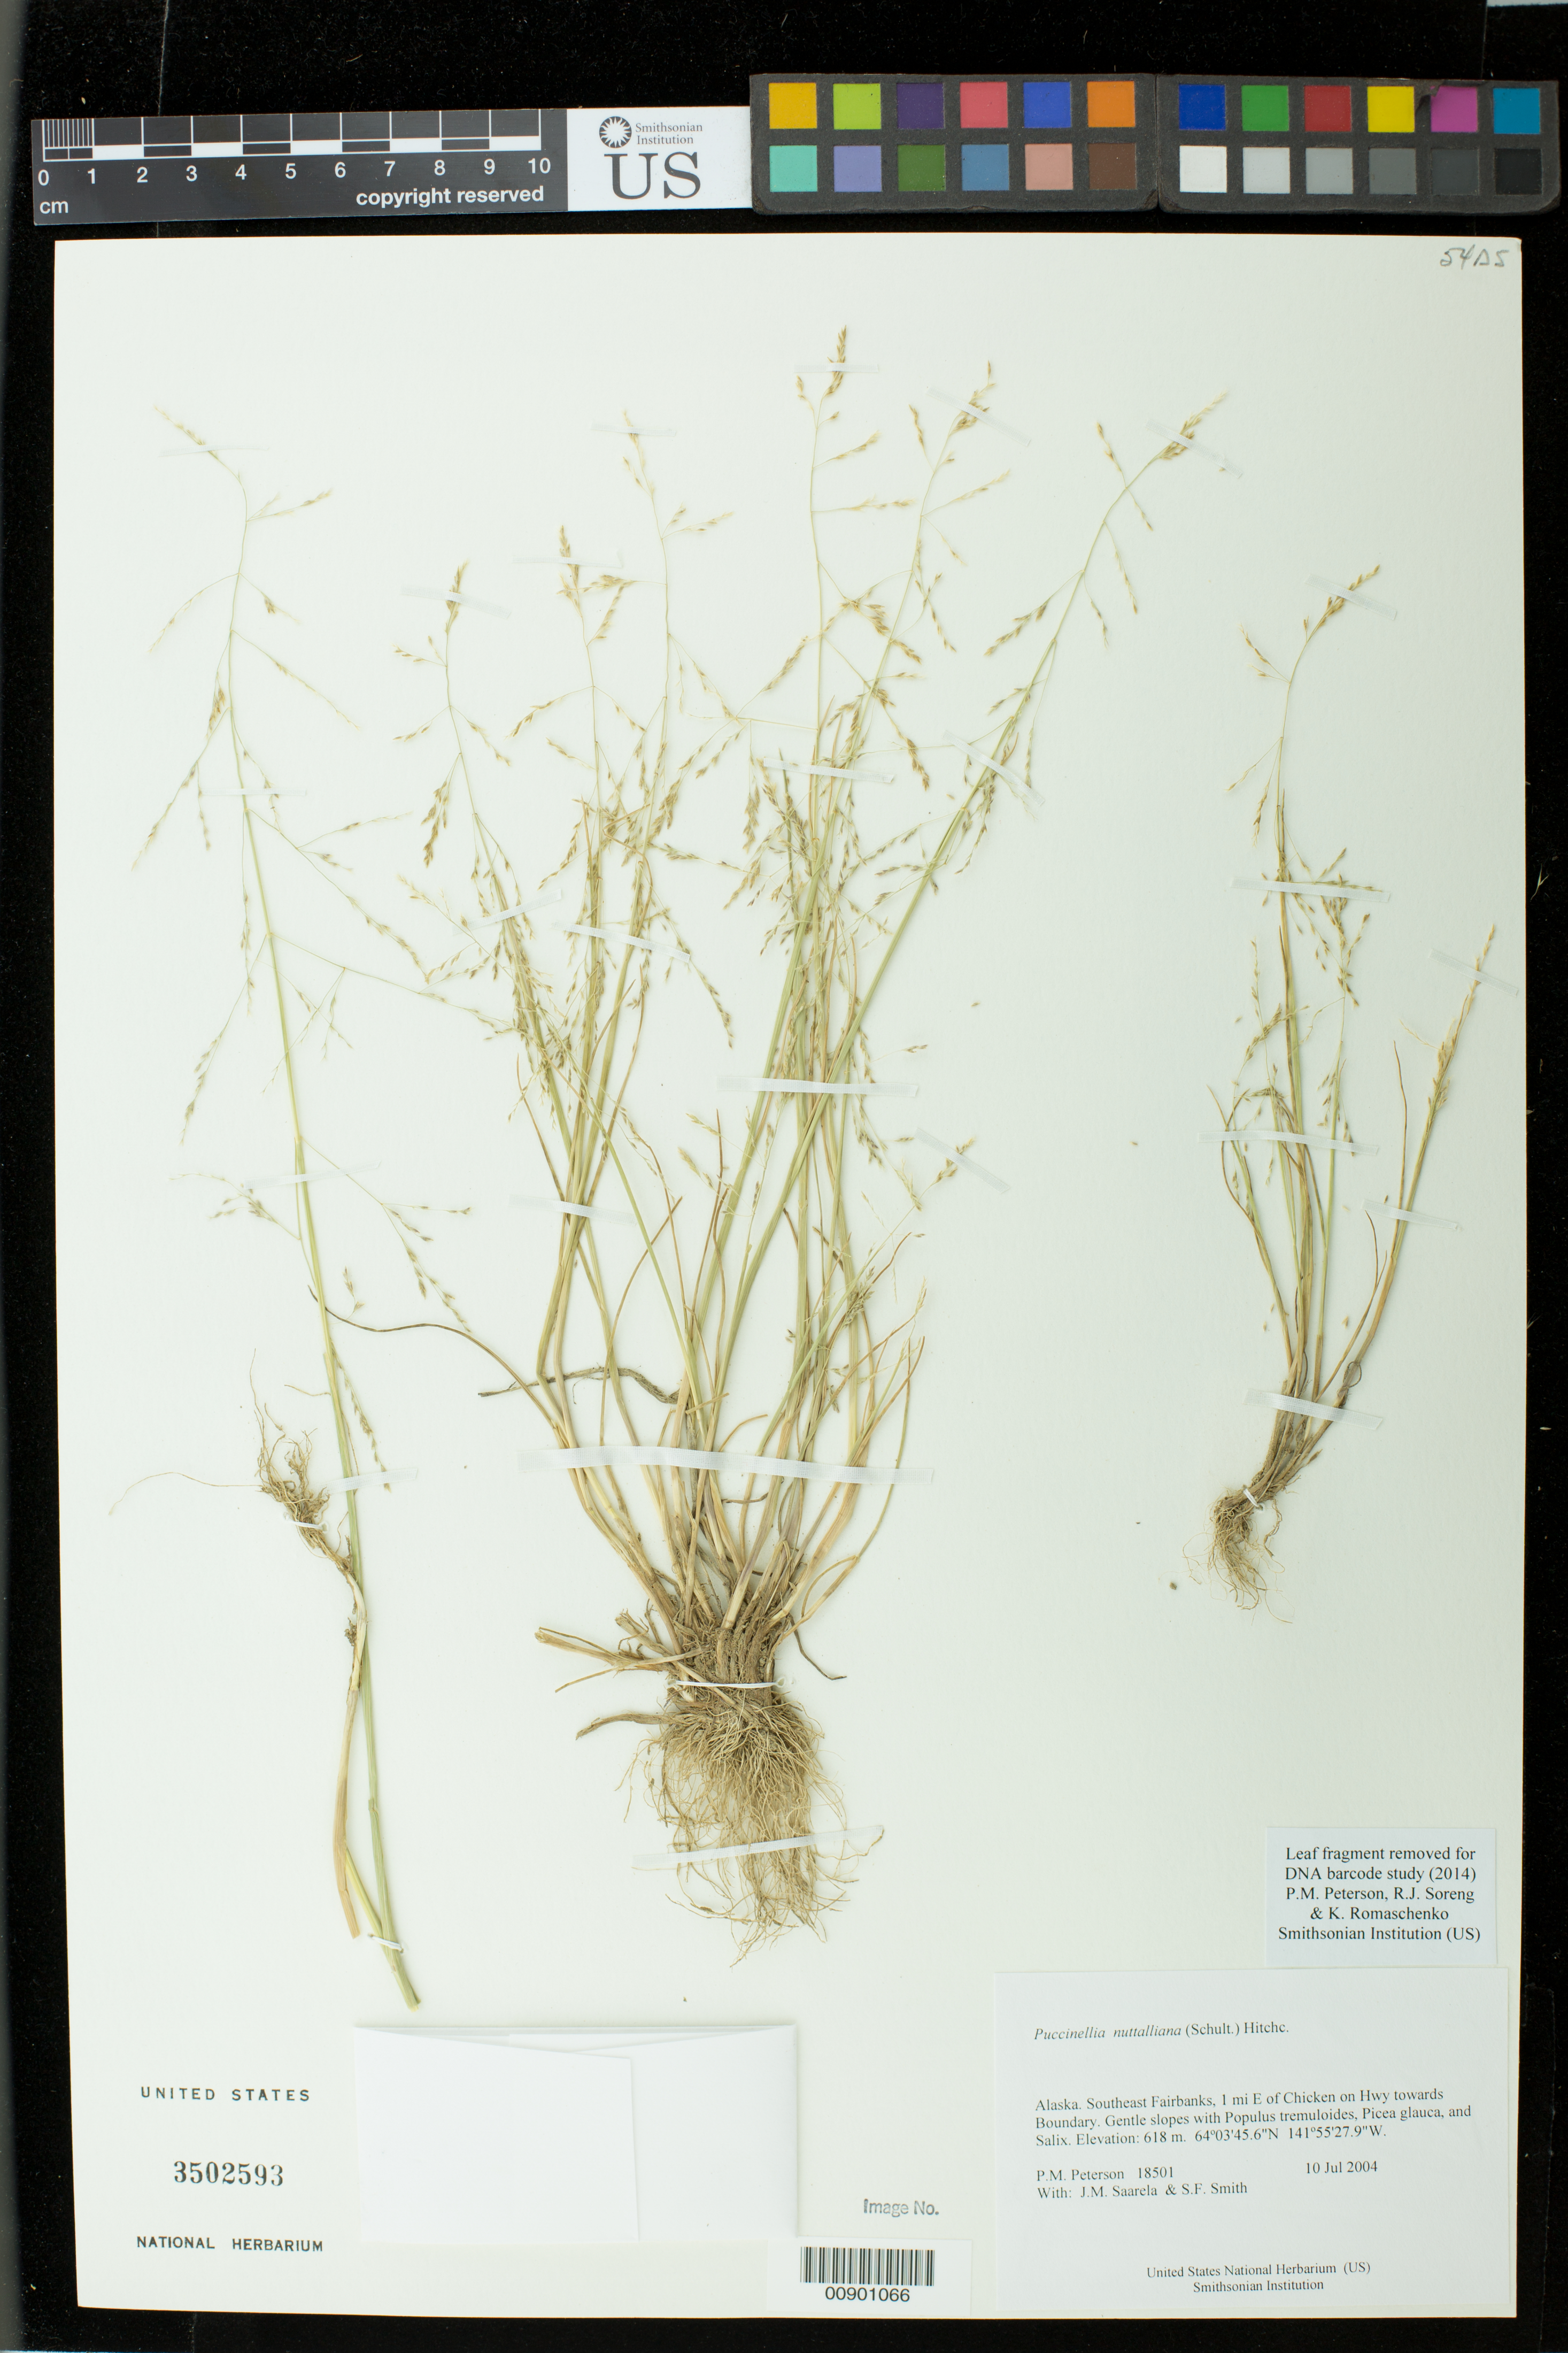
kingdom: Plantae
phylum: Tracheophyta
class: Liliopsida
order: Poales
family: Poaceae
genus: Puccinellia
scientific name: Puccinellia nuttalliana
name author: (Schult.) Hitchc.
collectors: P. M. Peterson, J. Saarela & S.F. Smith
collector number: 18501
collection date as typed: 10 Jul 2004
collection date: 2004-07-10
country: United States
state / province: Alaska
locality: Southeast Fairbanks, 1 mi E of Chicken on Hwy towards Boundary. Gentle slopes with Populus tremuloides, Picea glauca, and Salix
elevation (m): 618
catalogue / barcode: US 3502593